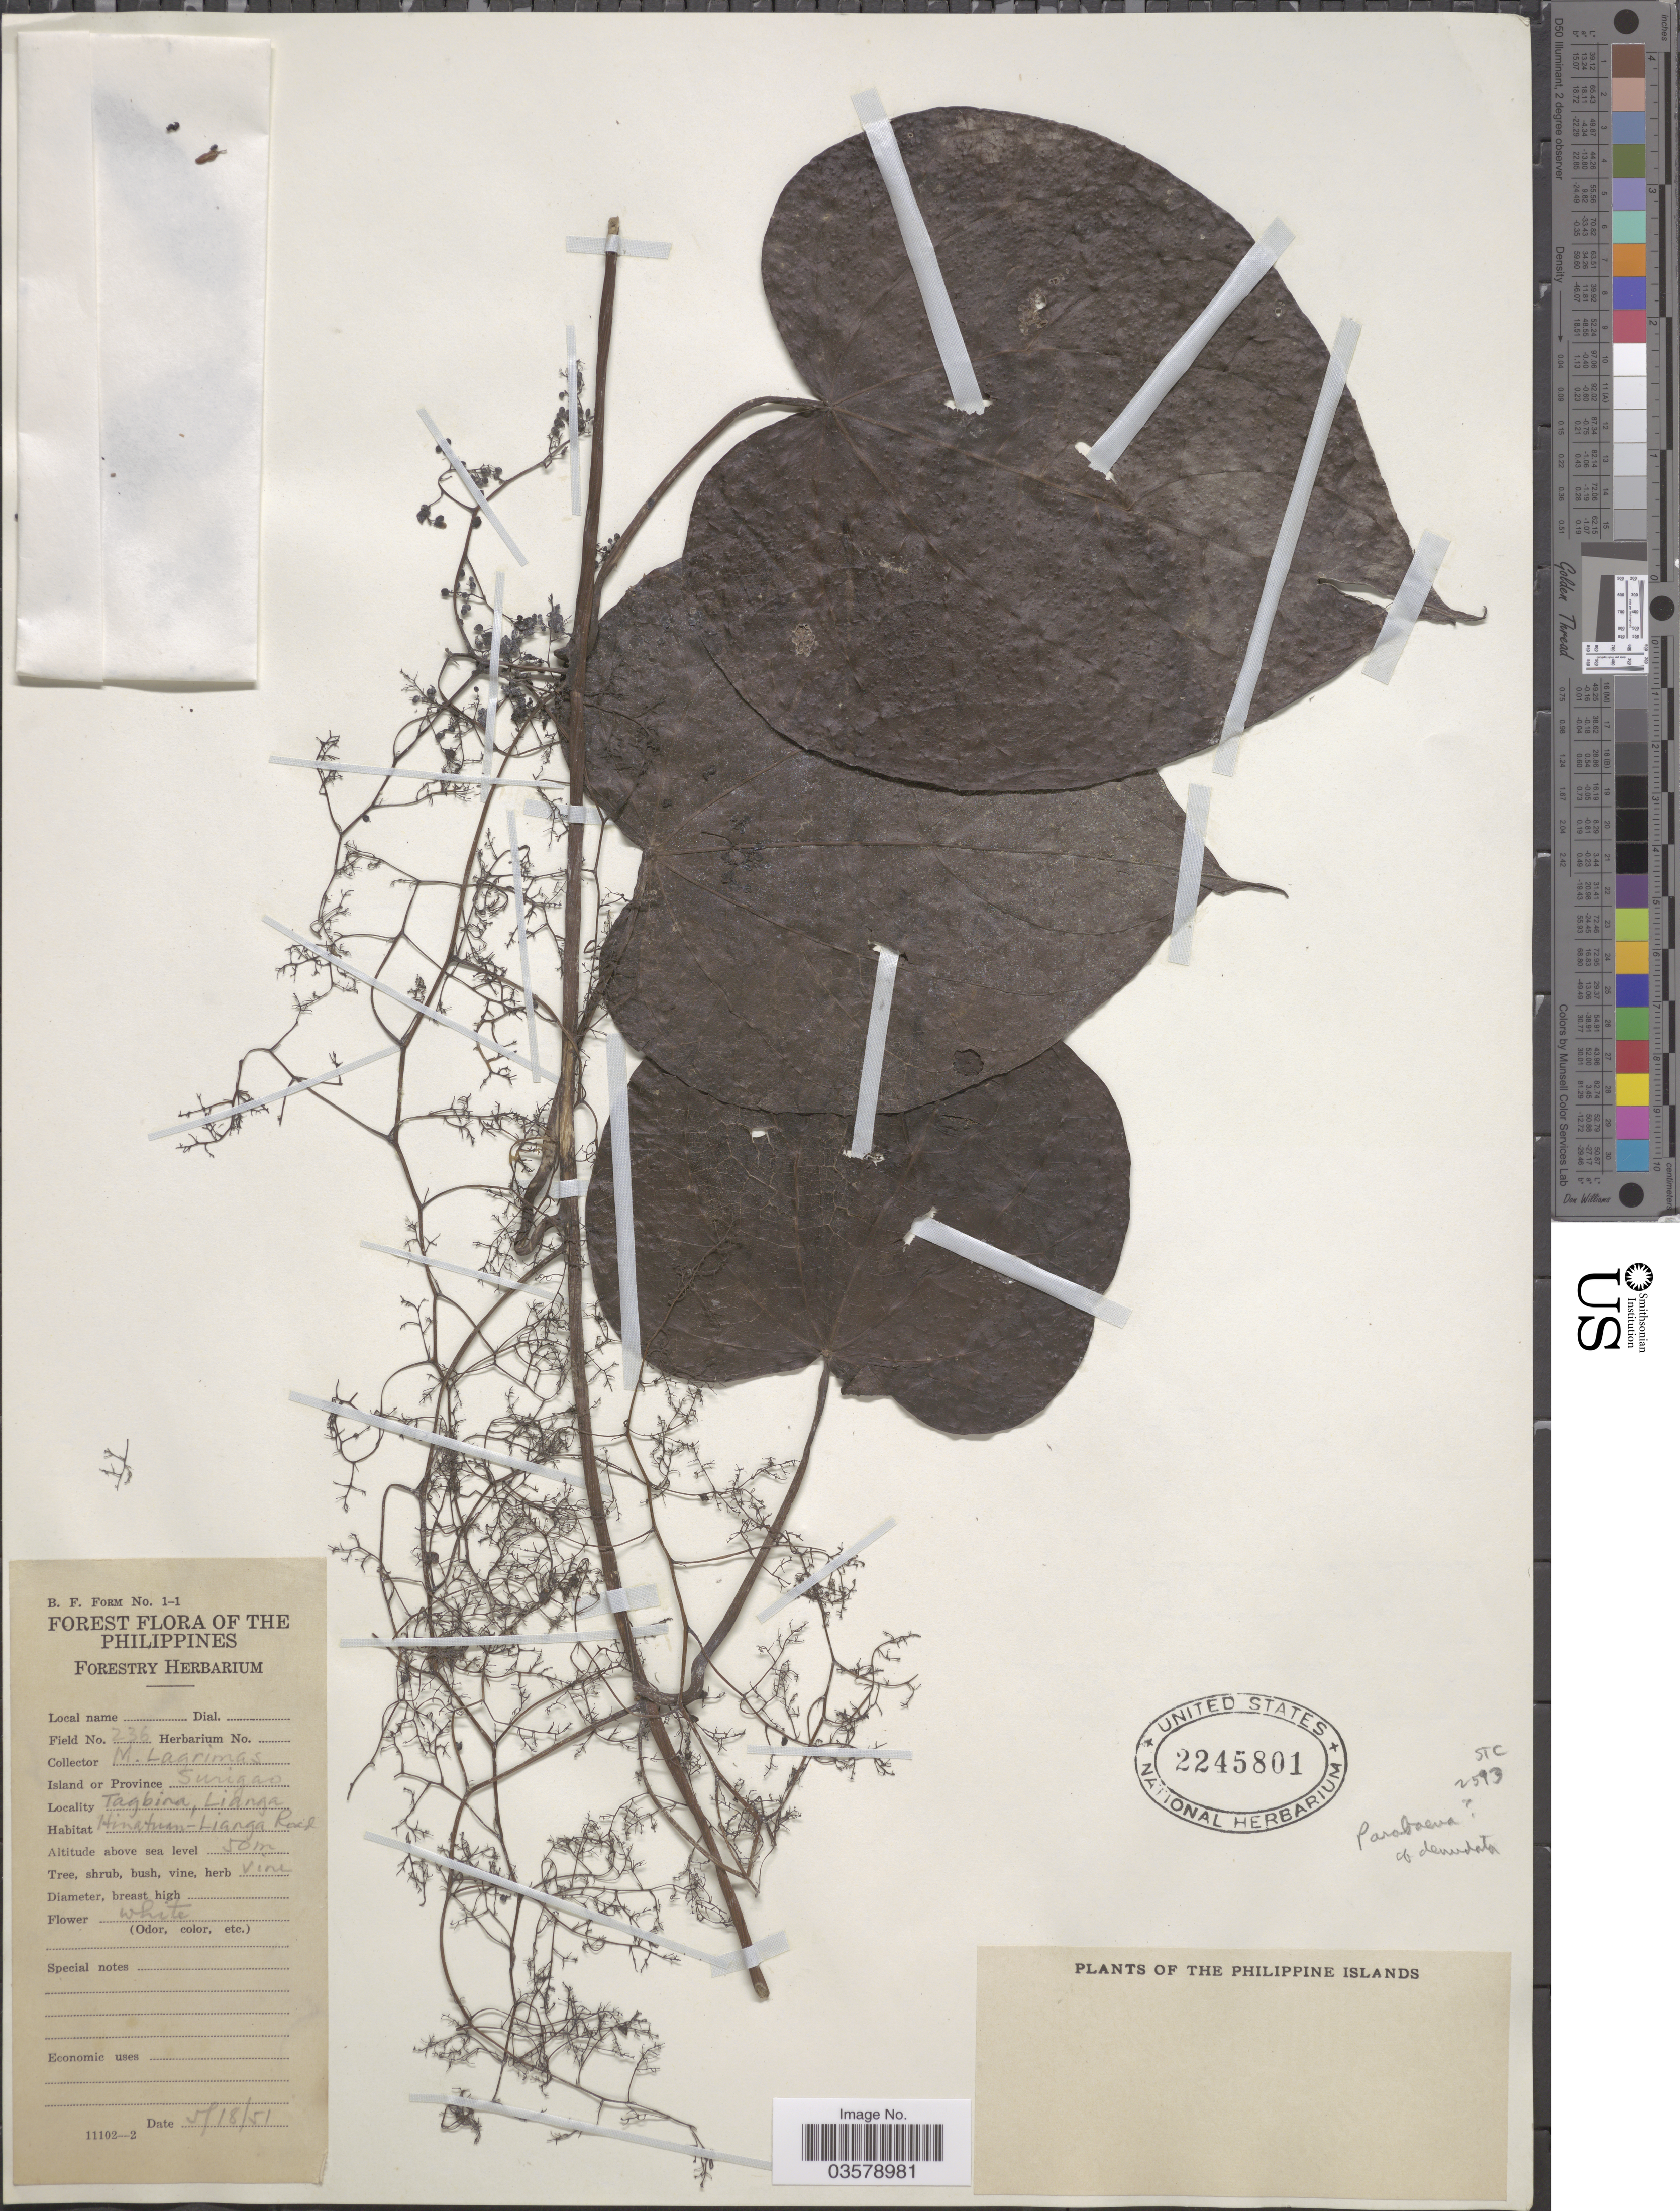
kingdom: Plantae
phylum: Tracheophyta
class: Magnoliopsida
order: Ranunculales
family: Menispermaceae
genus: Parabaena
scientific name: Parabaena sp.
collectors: M. Lagrimas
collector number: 236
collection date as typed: Transcribed d/m/y: 18/5/51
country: Philippines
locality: Island or Province Surigao. Tagbina, Lianga. Hinatuan-Lianga Road.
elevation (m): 50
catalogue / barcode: US 2245801